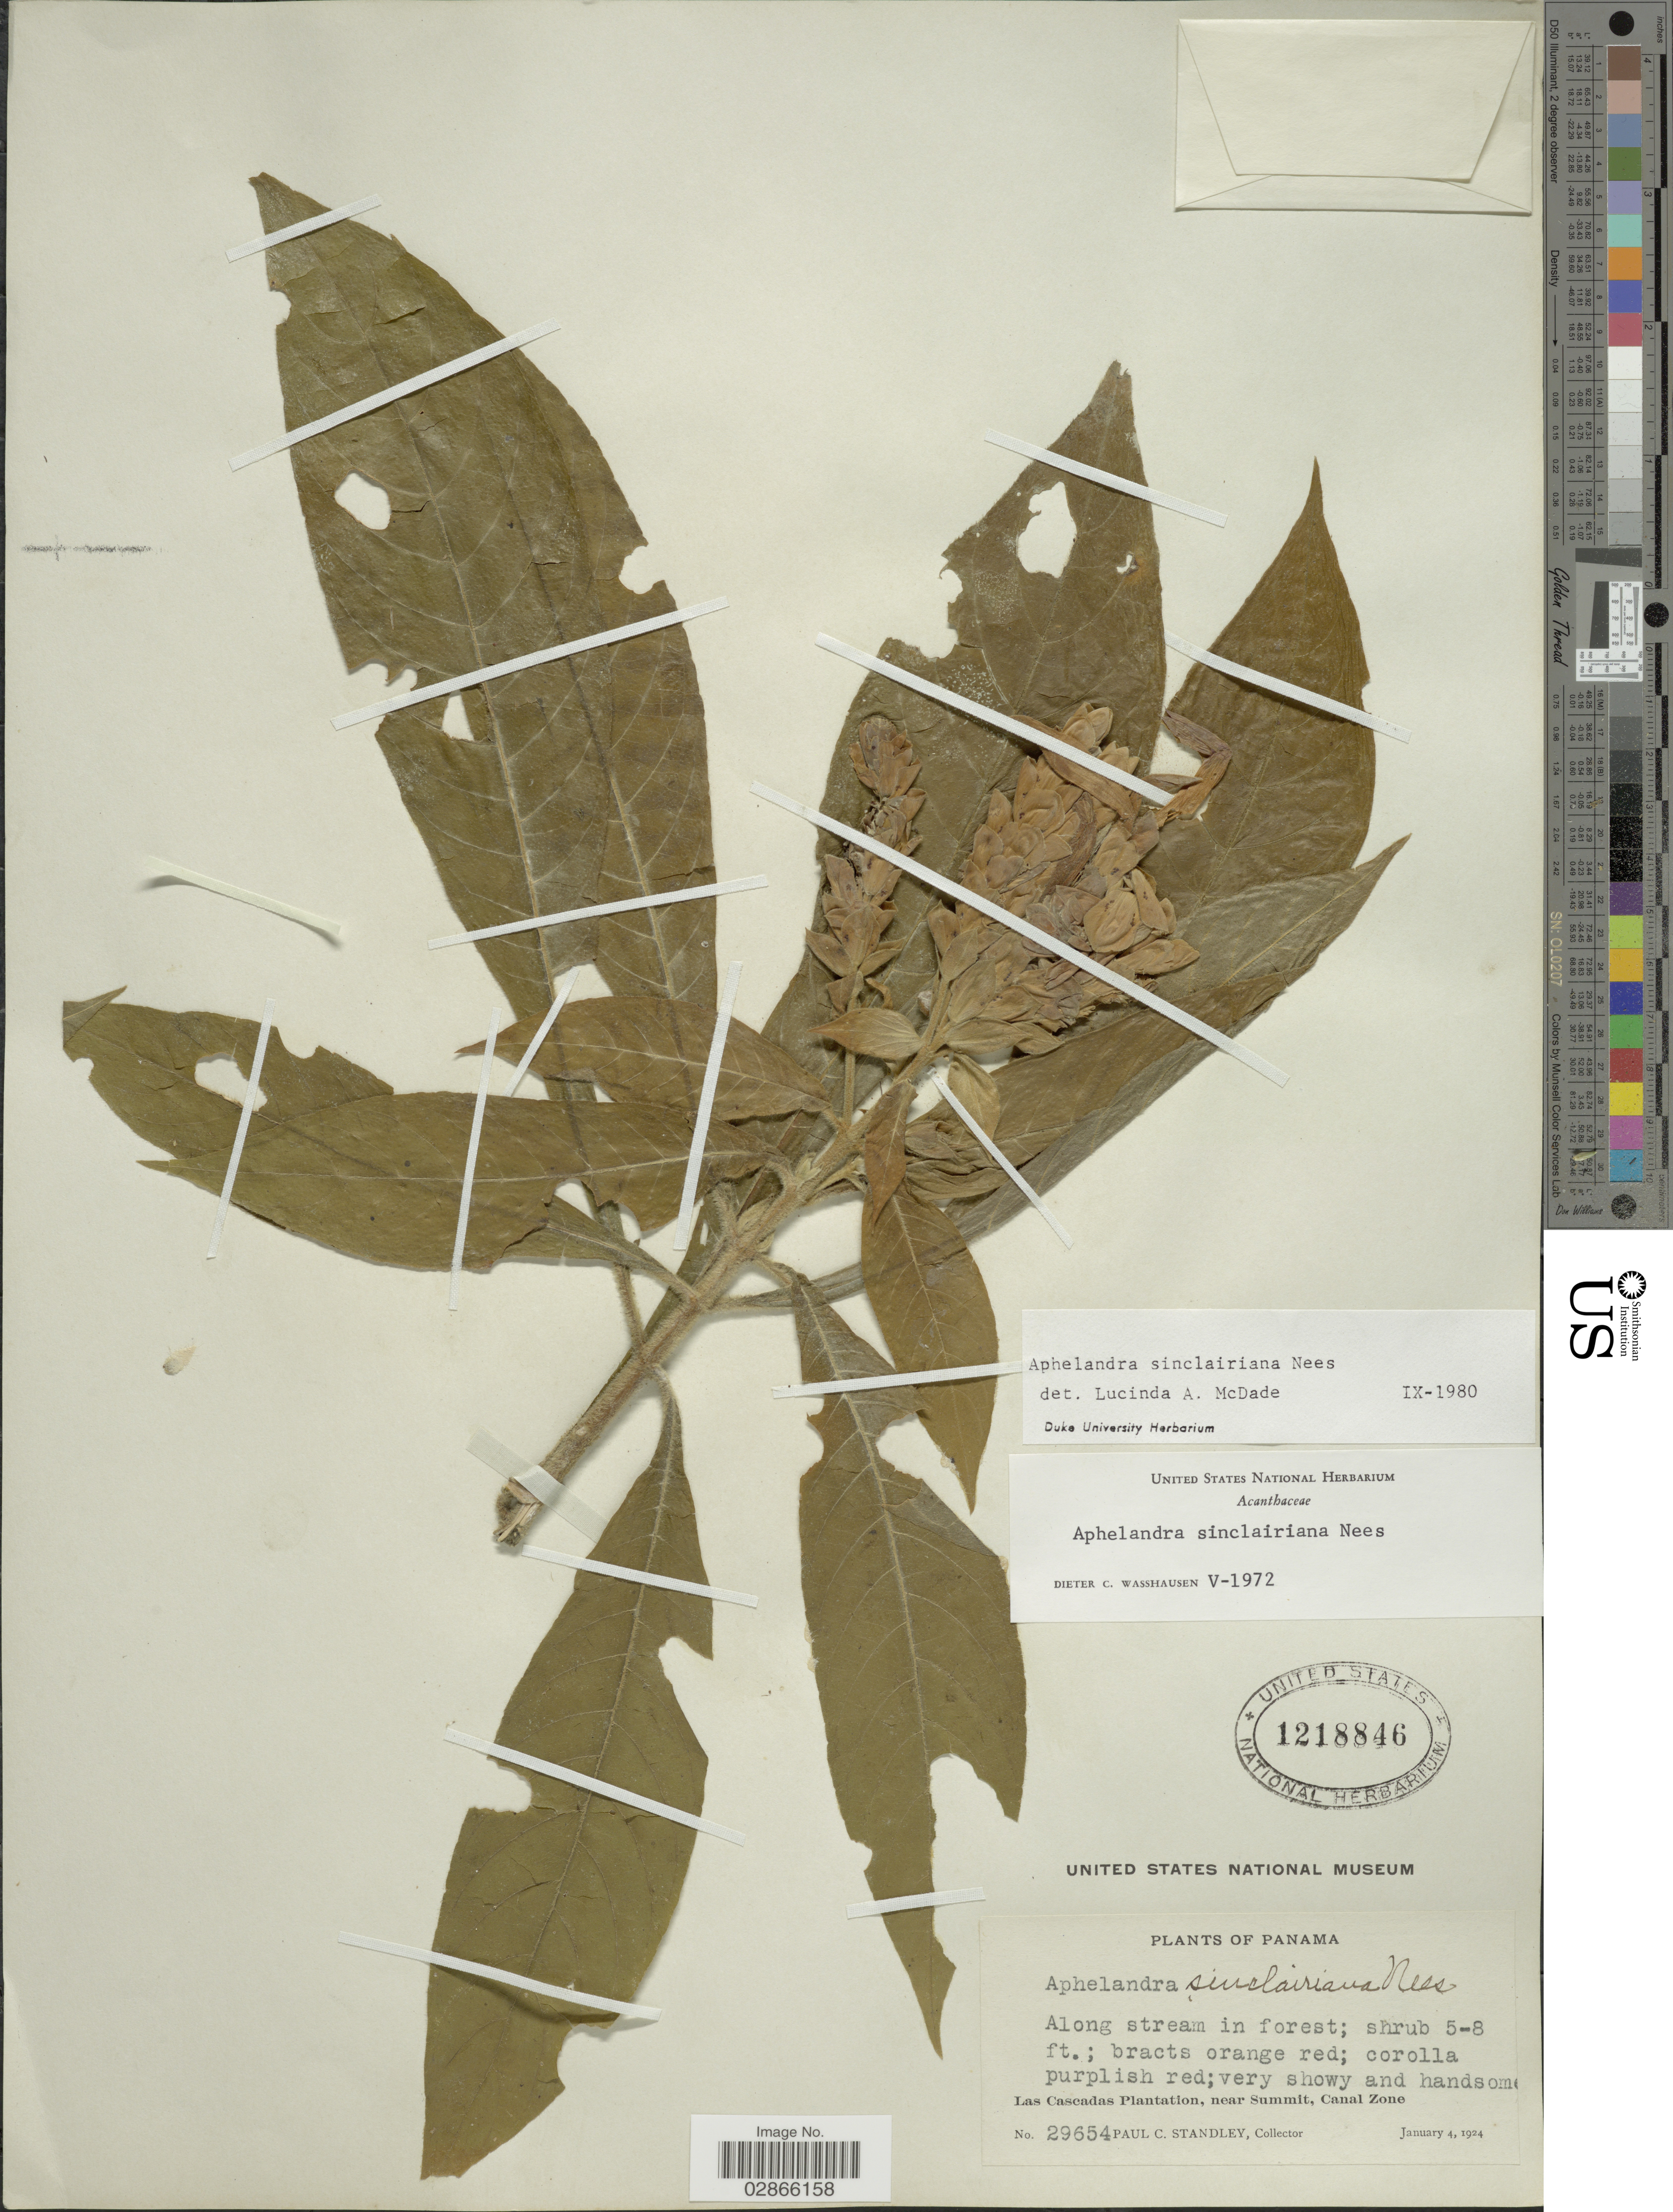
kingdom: Plantae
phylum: Tracheophyta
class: Magnoliopsida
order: Lamiales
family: Acanthaceae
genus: Aphelandra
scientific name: Aphelandra sinclairiana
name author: Nees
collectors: P. C. Standley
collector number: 29654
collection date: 1924-01-04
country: Panama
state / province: Colón / Panamá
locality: Las Cascadas Plantation, near Summit, Canal Zone.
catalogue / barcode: US 1218846